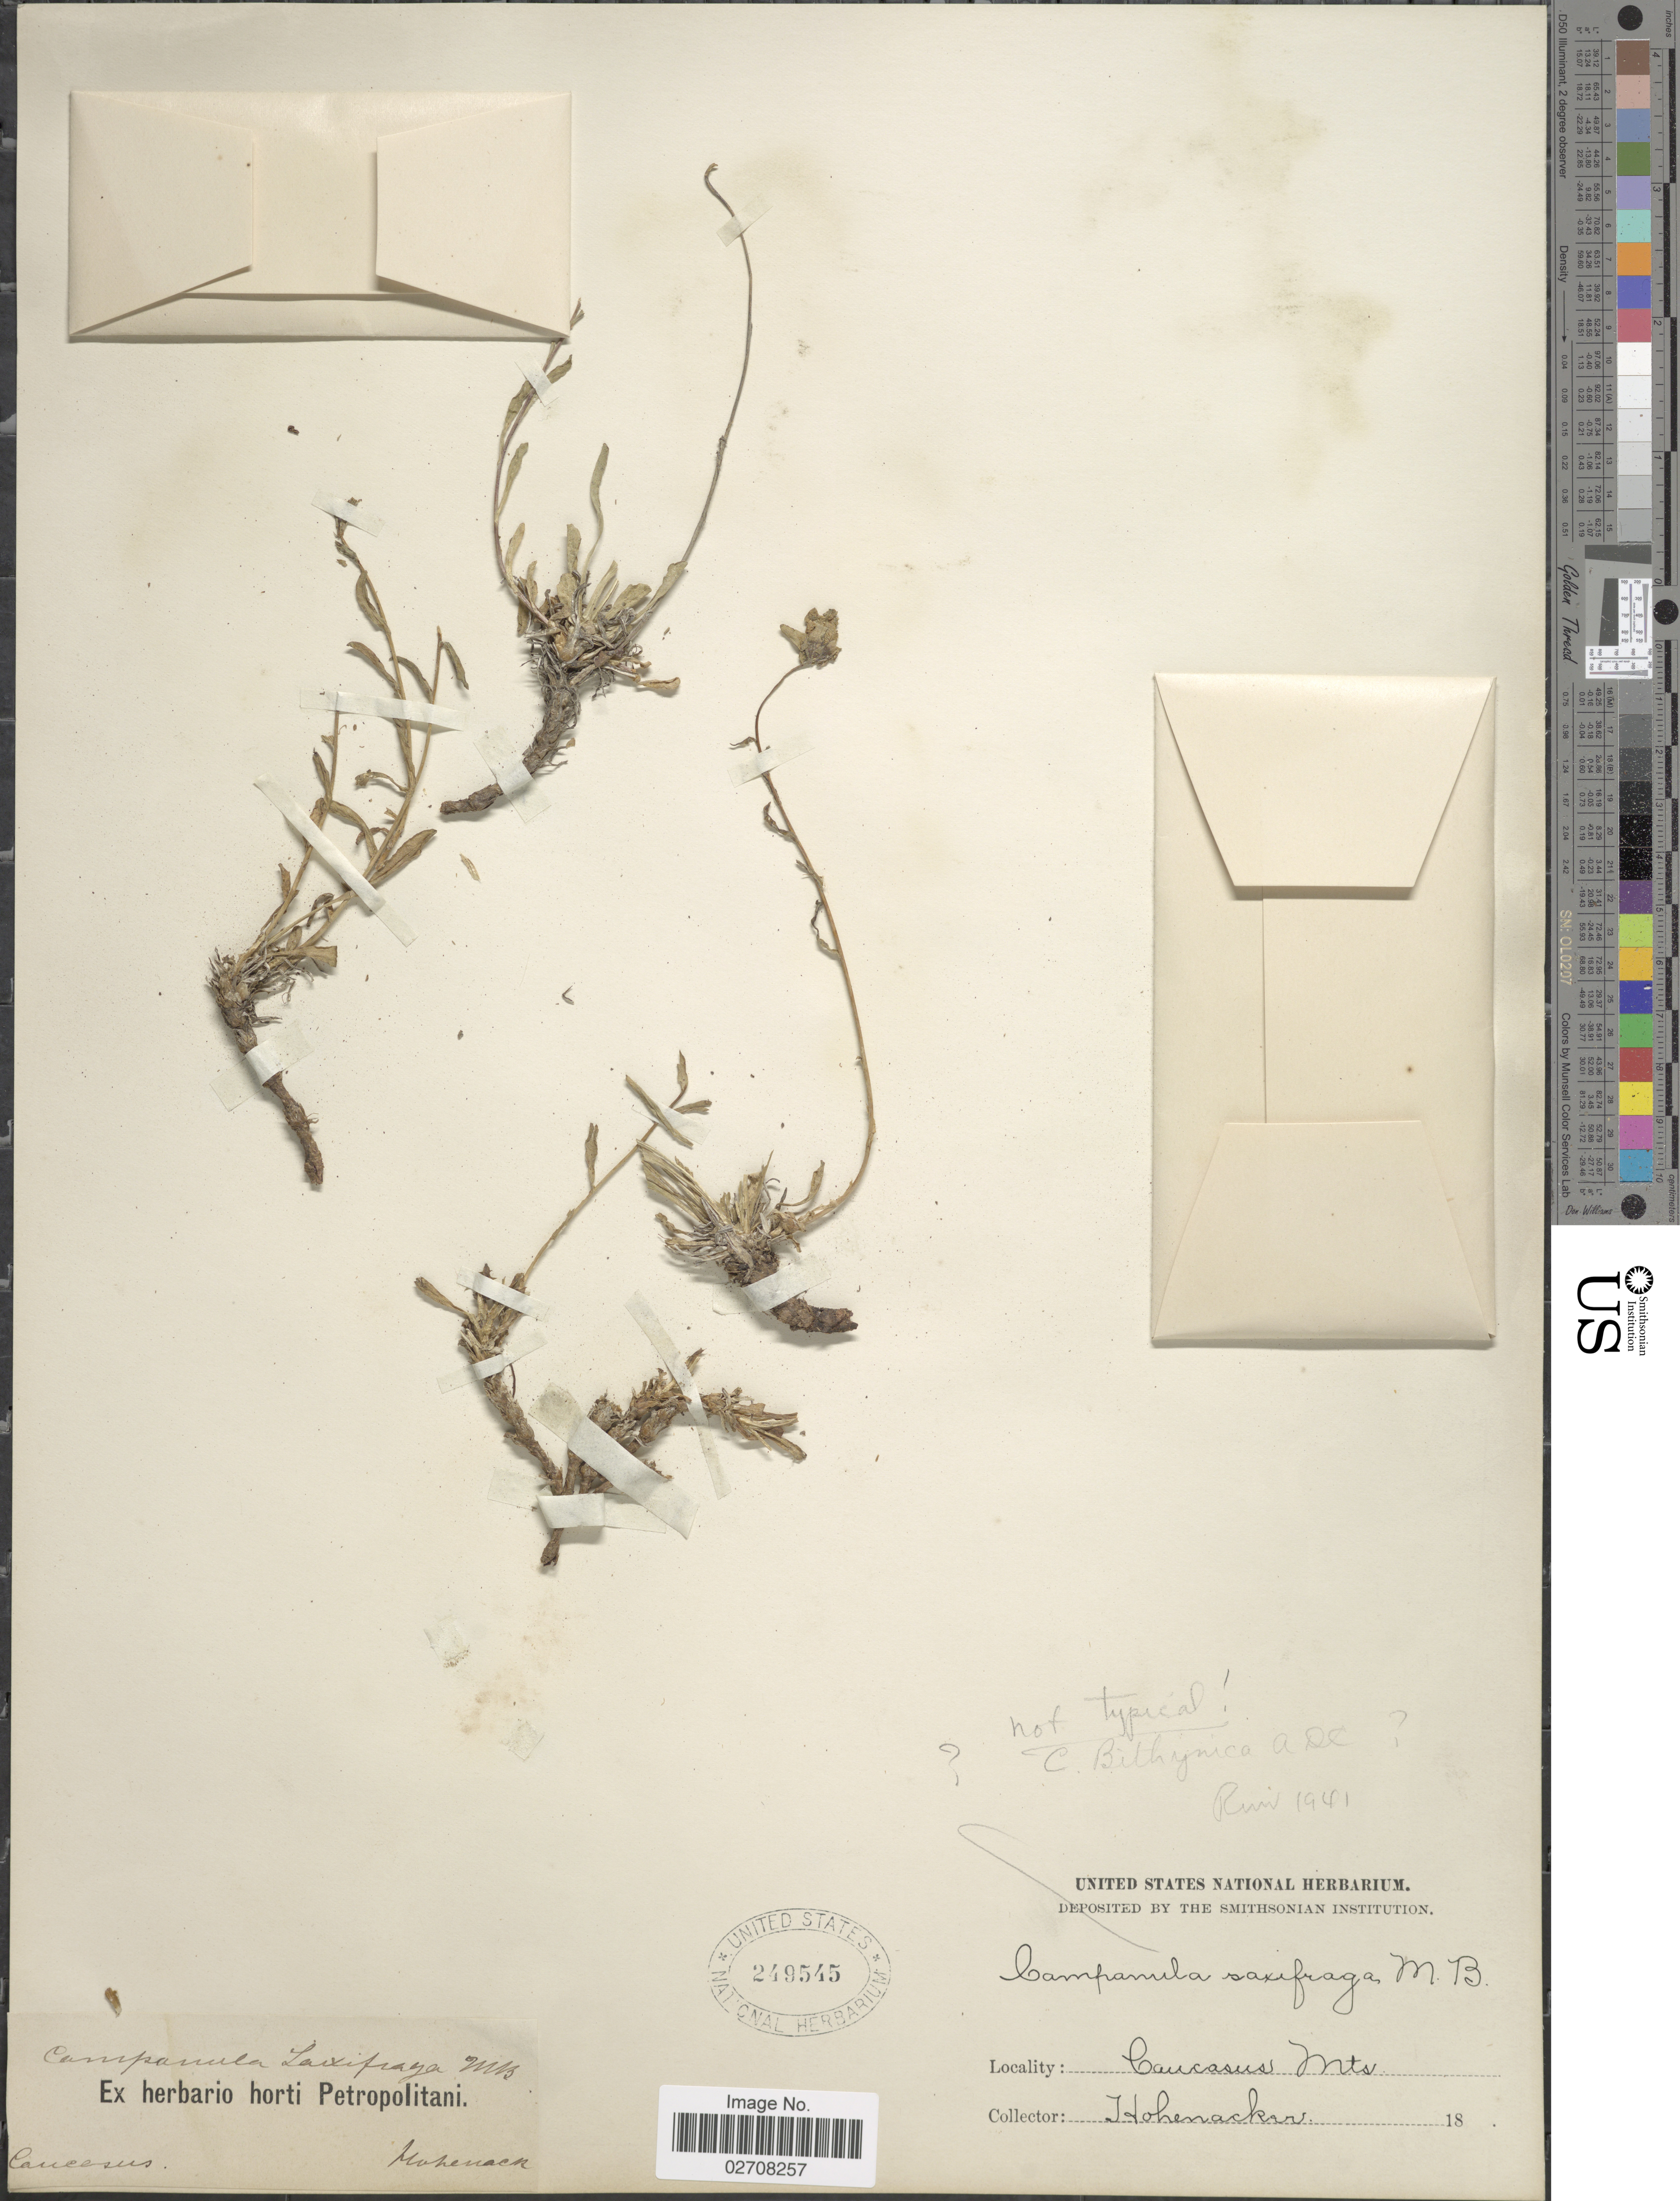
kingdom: Plantae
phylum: Tracheophyta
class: Magnoliopsida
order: Asterales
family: Campanulaceae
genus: Campanula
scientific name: Campanula bithynica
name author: A. DC.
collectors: Hohenacker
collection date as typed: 18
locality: Caucasus Mts.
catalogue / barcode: US 249545